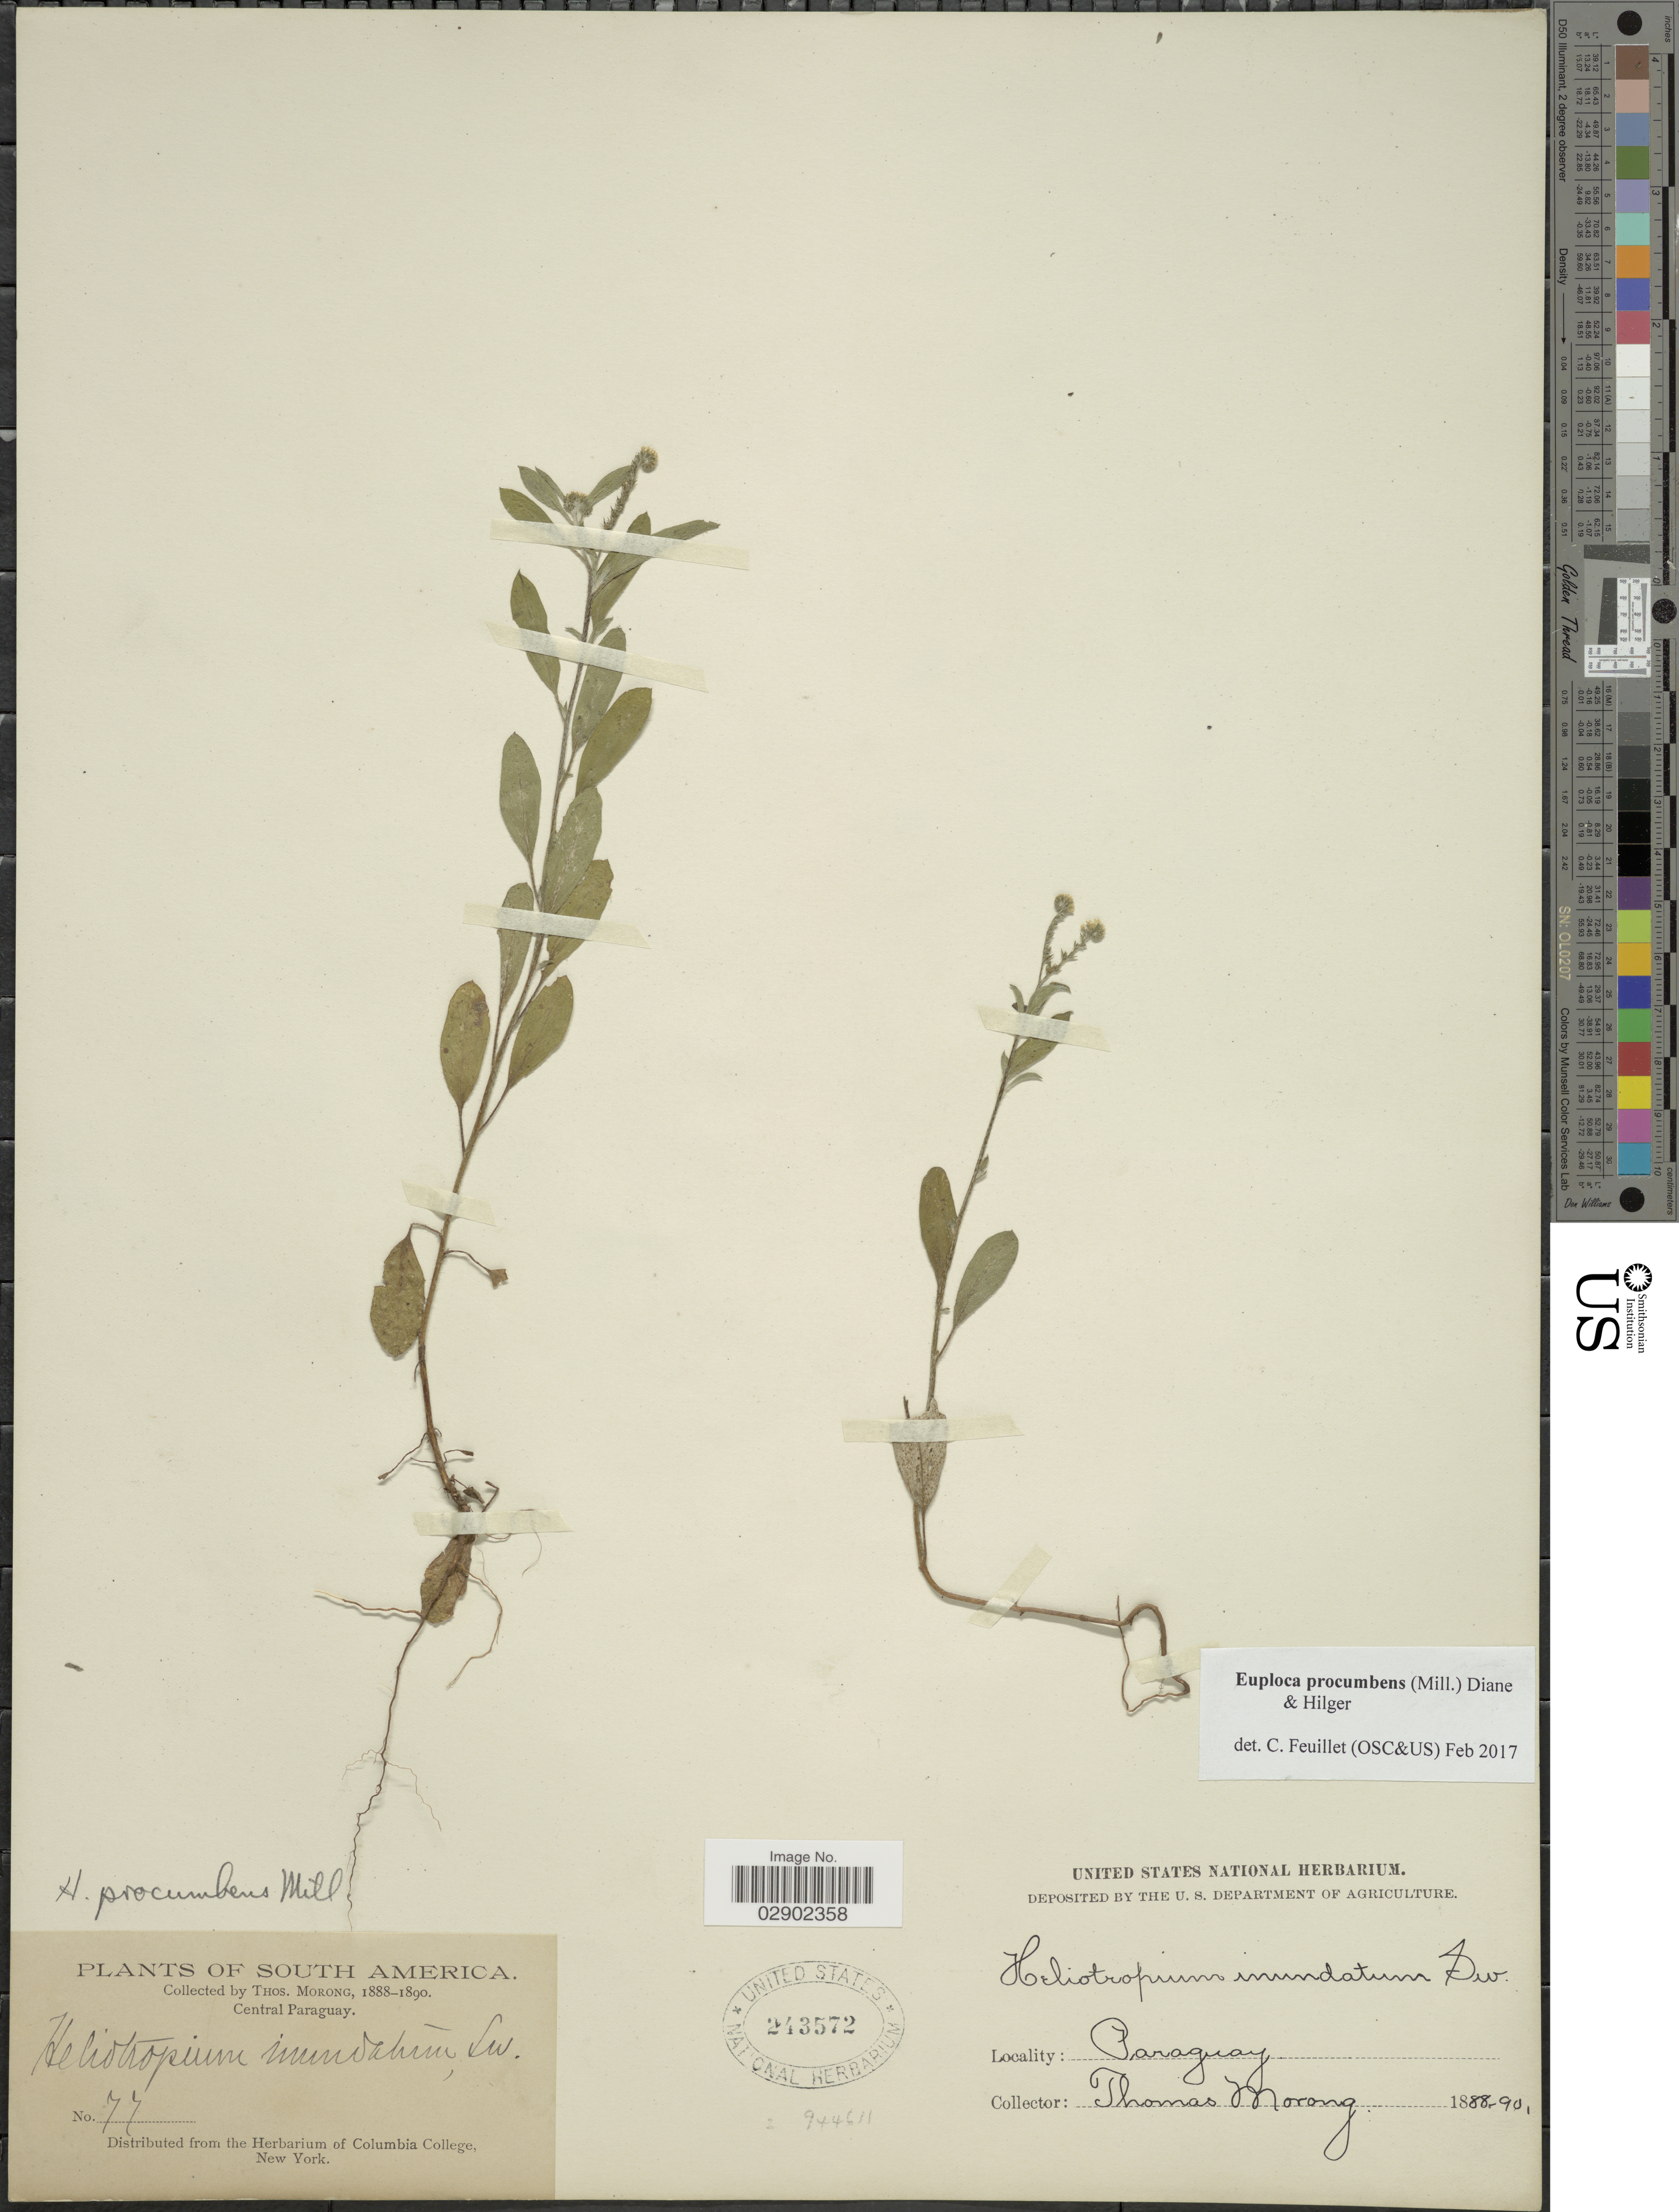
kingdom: Plantae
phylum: Tracheophyta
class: Magnoliopsida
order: Boraginales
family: Heliotropiaceae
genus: Euploca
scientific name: Euploca procumbens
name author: (Mill.) Diane & Hilger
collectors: ex herb. T. Morong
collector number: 77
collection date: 1888/1890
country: Paraguay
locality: Central Paraguay.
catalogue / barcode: US 243572